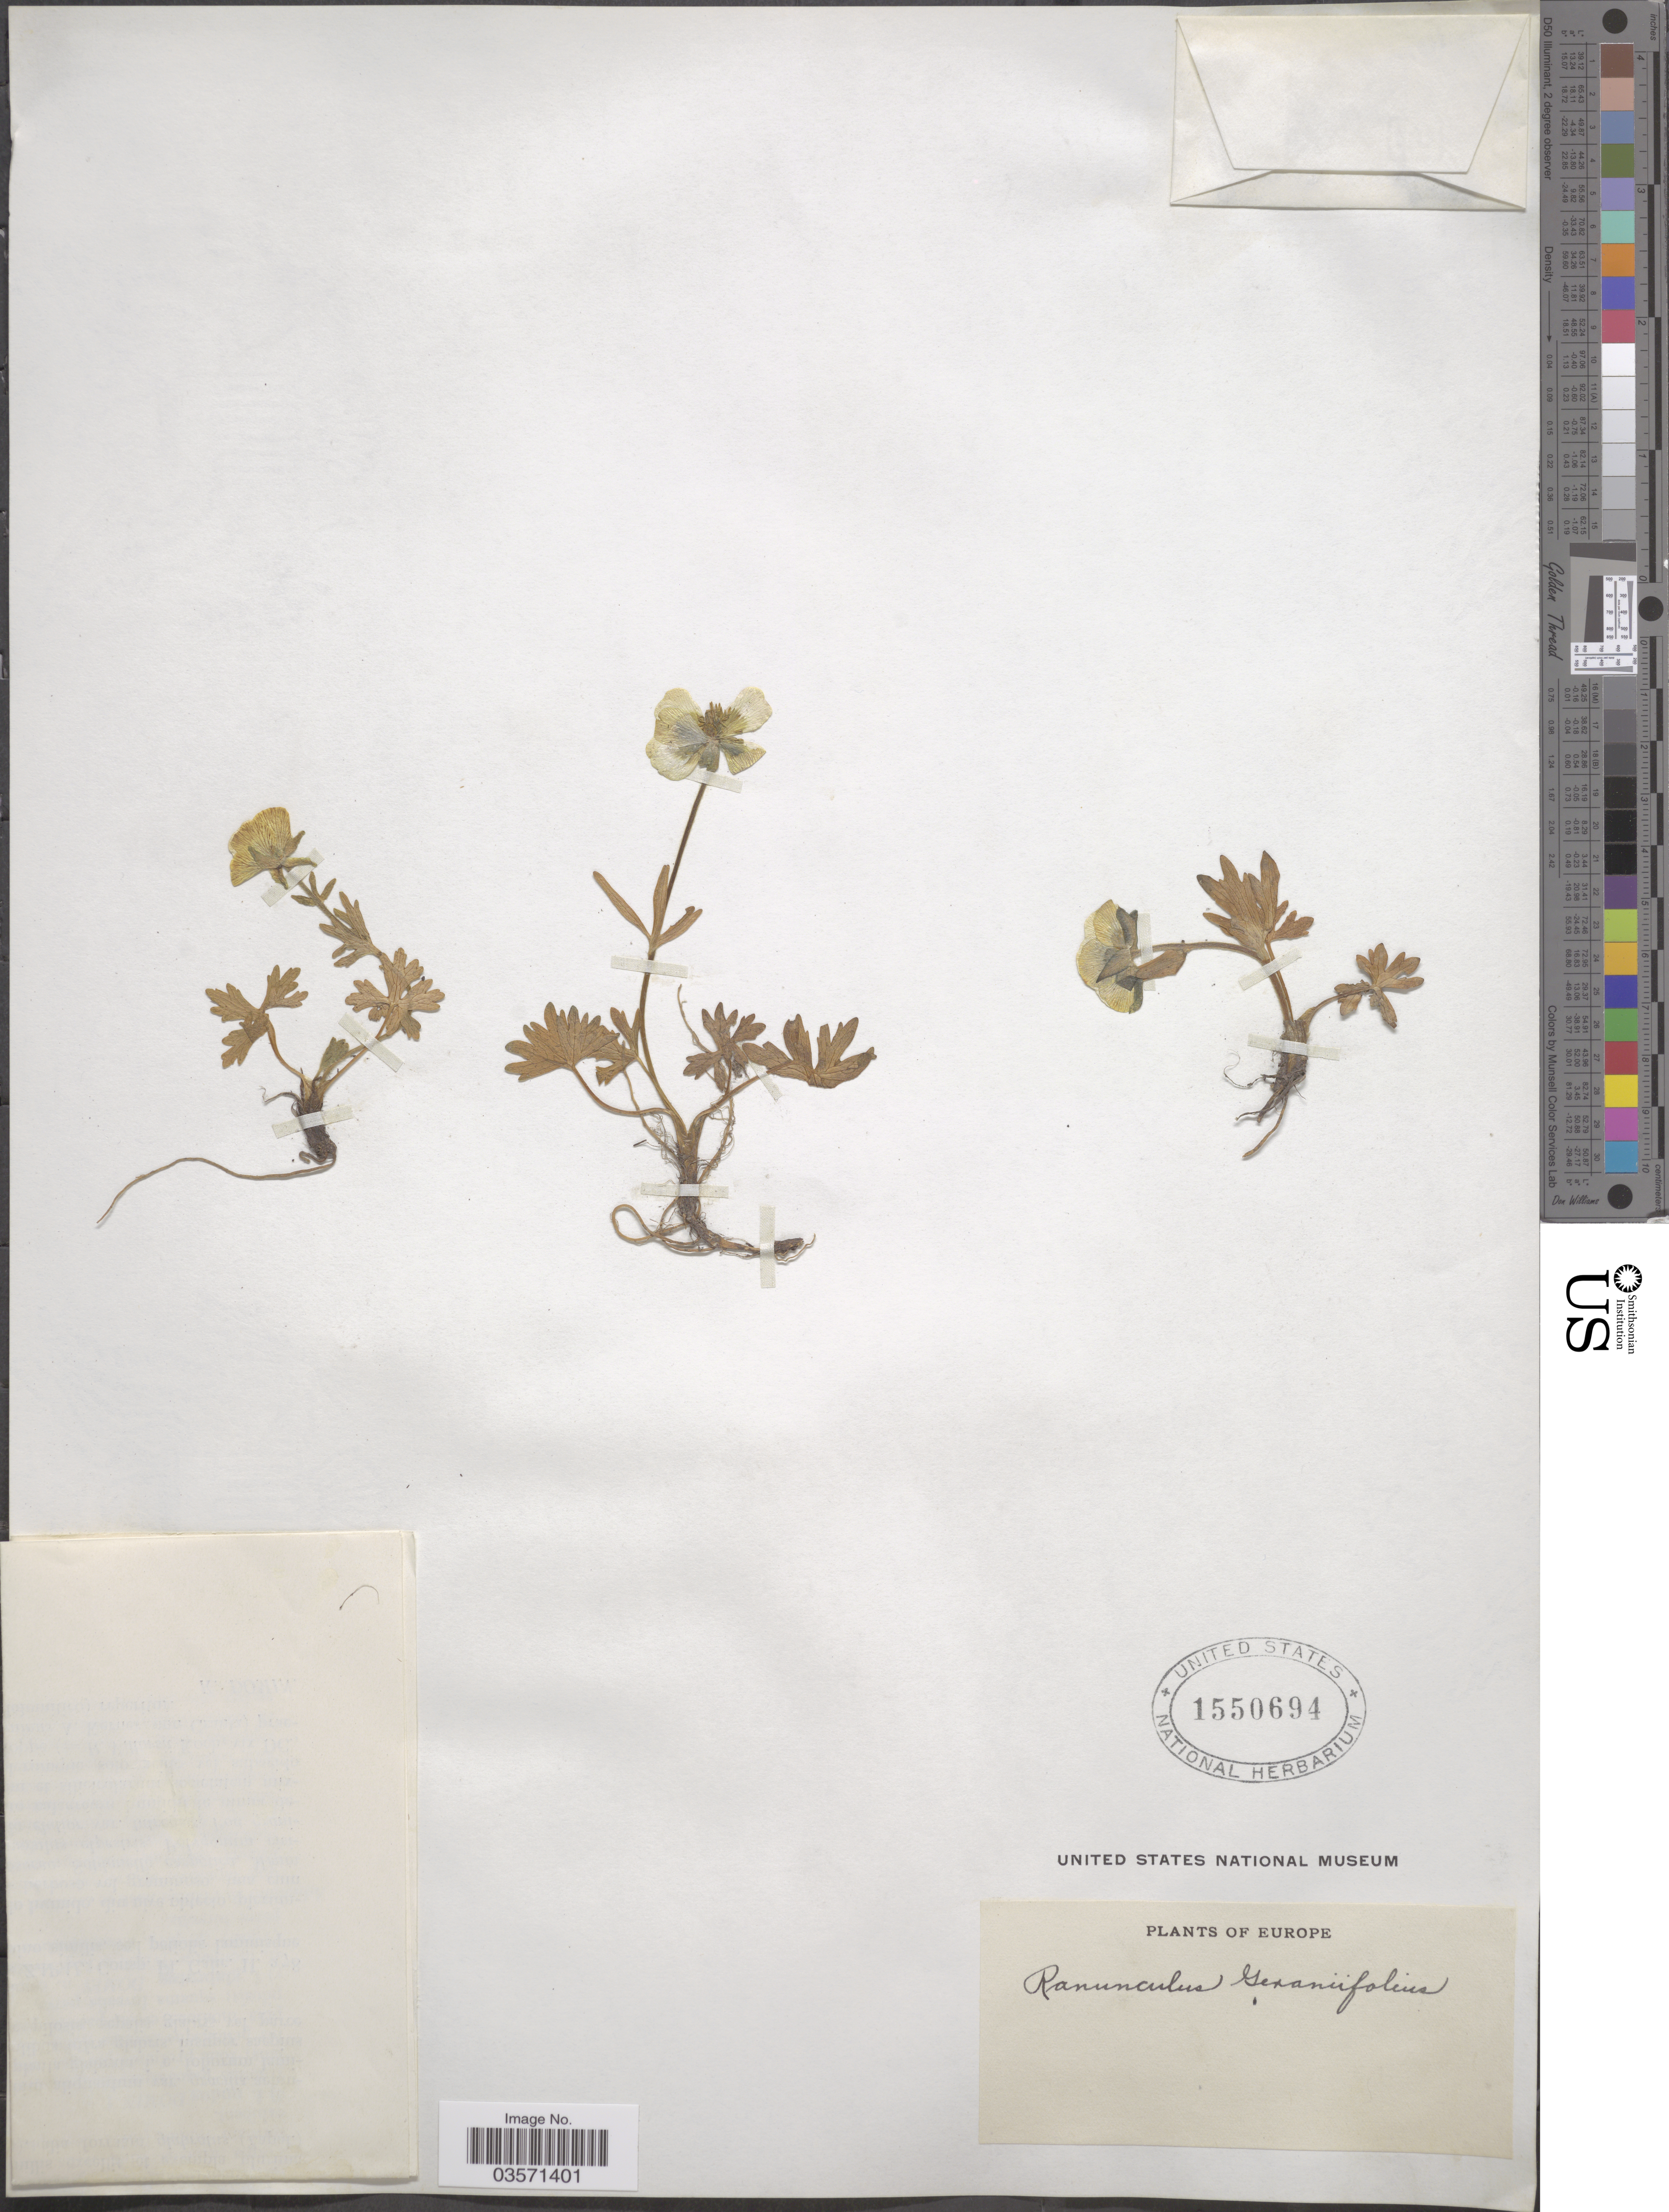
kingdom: Plantae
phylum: Tracheophyta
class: Magnoliopsida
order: Ranunculales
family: Ranunculaceae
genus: Ranunculus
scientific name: Ranunculus geraniifolius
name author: Hayata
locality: Europe.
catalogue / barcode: US 1550694